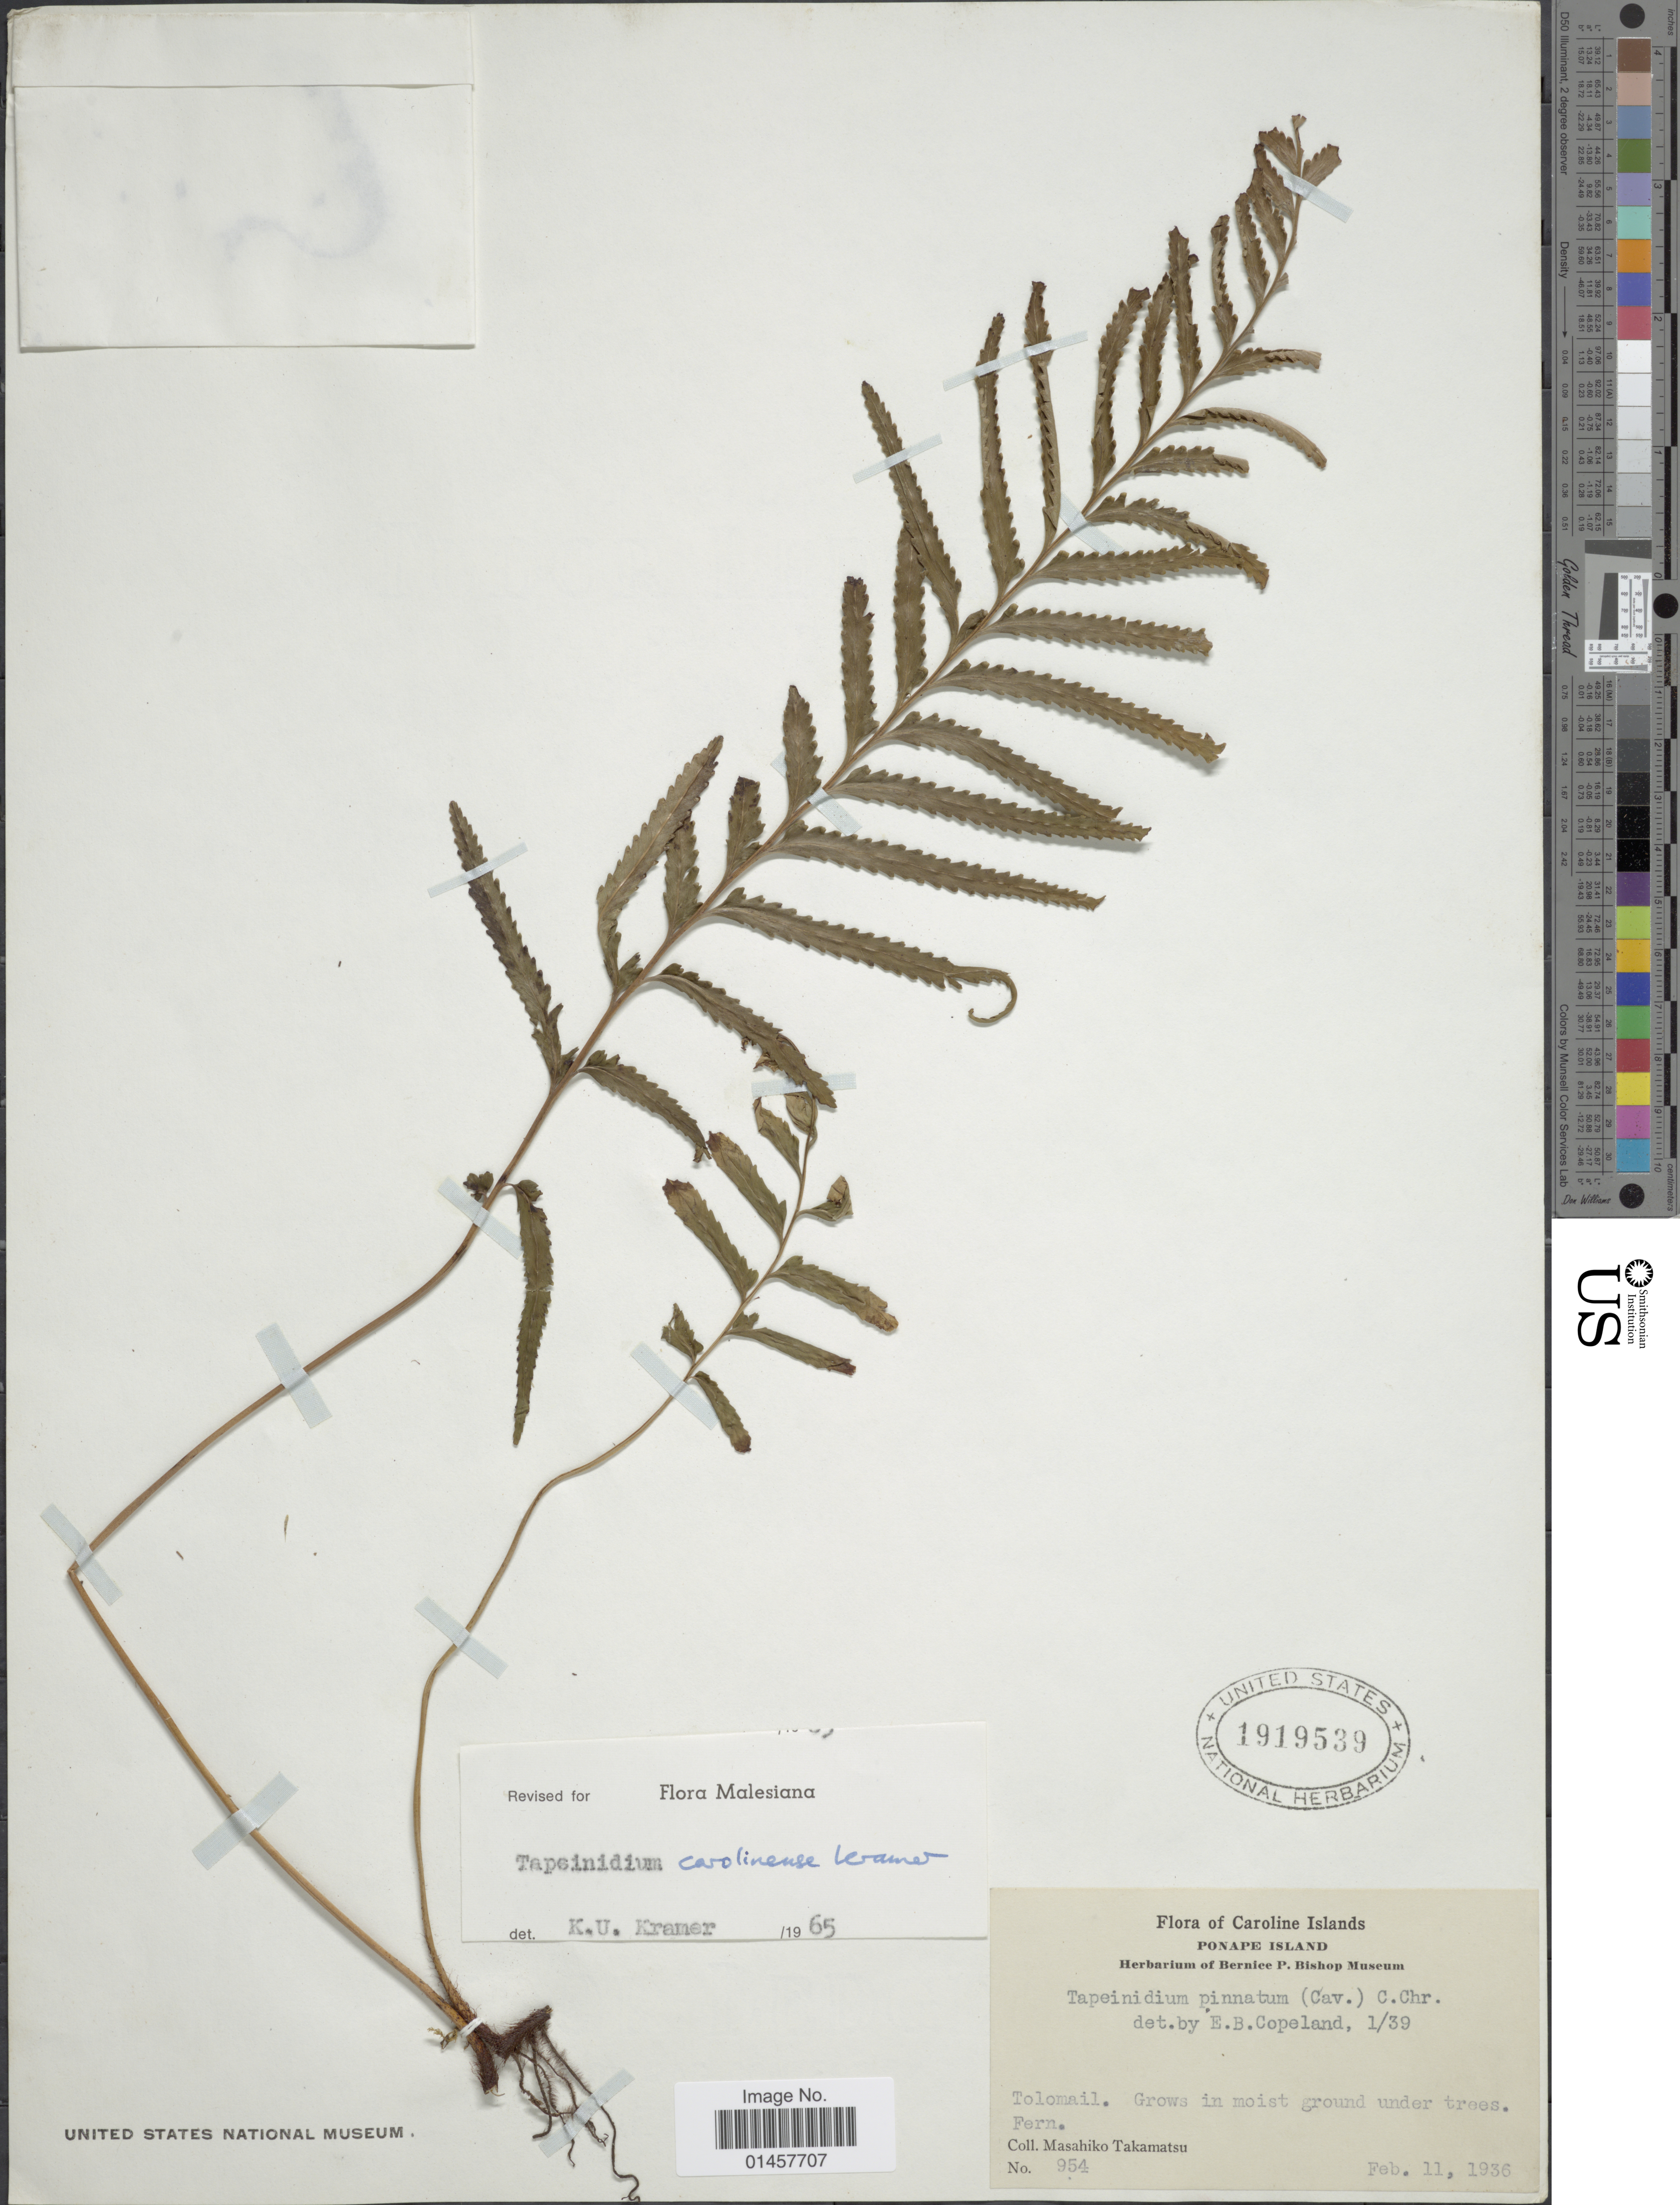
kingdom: Plantae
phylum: Tracheophyta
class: Polypodiopsida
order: Polypodiales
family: Lindsaeaceae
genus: Tapeinidium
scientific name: Tapeinidium carolinense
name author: K.U. Kramer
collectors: M. Takamatsu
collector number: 954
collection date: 1936-02-11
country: Micronesia, Federated States of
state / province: Pohnpei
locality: Caroline Islands, Ponape Island, Tolomail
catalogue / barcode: US 1919539